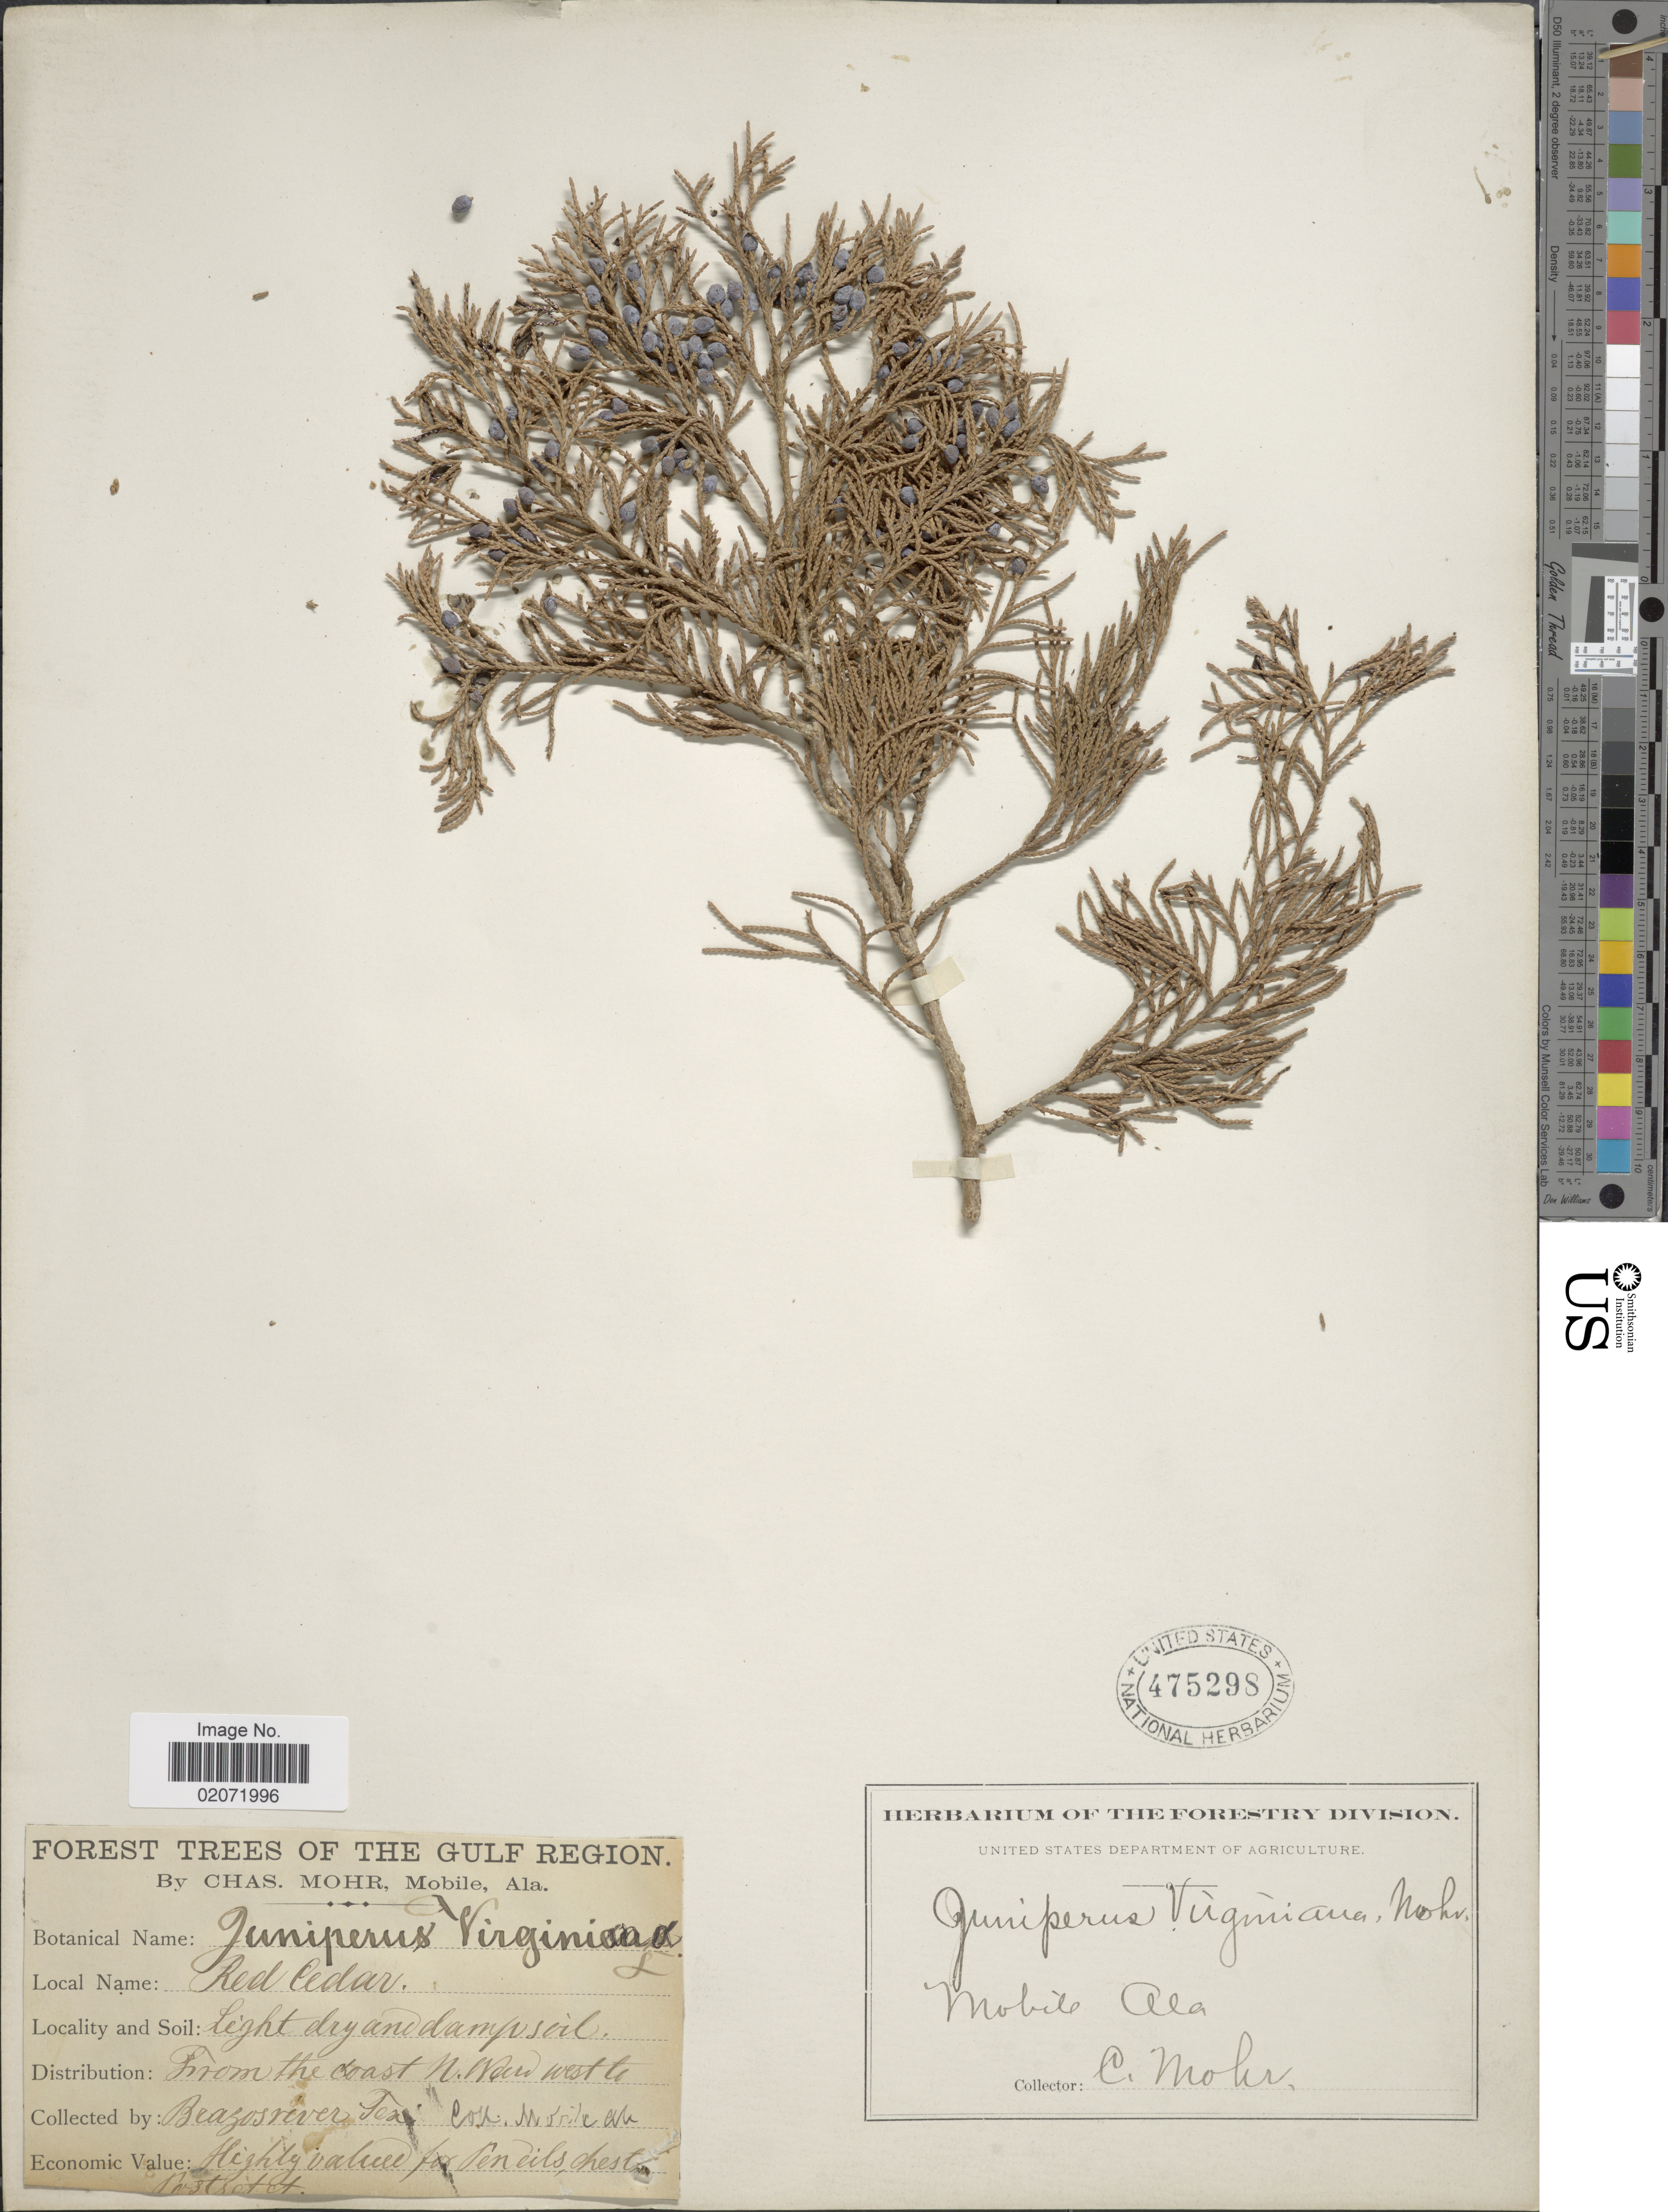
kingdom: Plantae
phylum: Tracheophyta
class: Pinopsida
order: Pinales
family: Cupressaceae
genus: Juniperus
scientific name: Juniperus virginiana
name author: L.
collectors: C. T. Mohr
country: United States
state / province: Alabama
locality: Mobile.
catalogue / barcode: US 475298